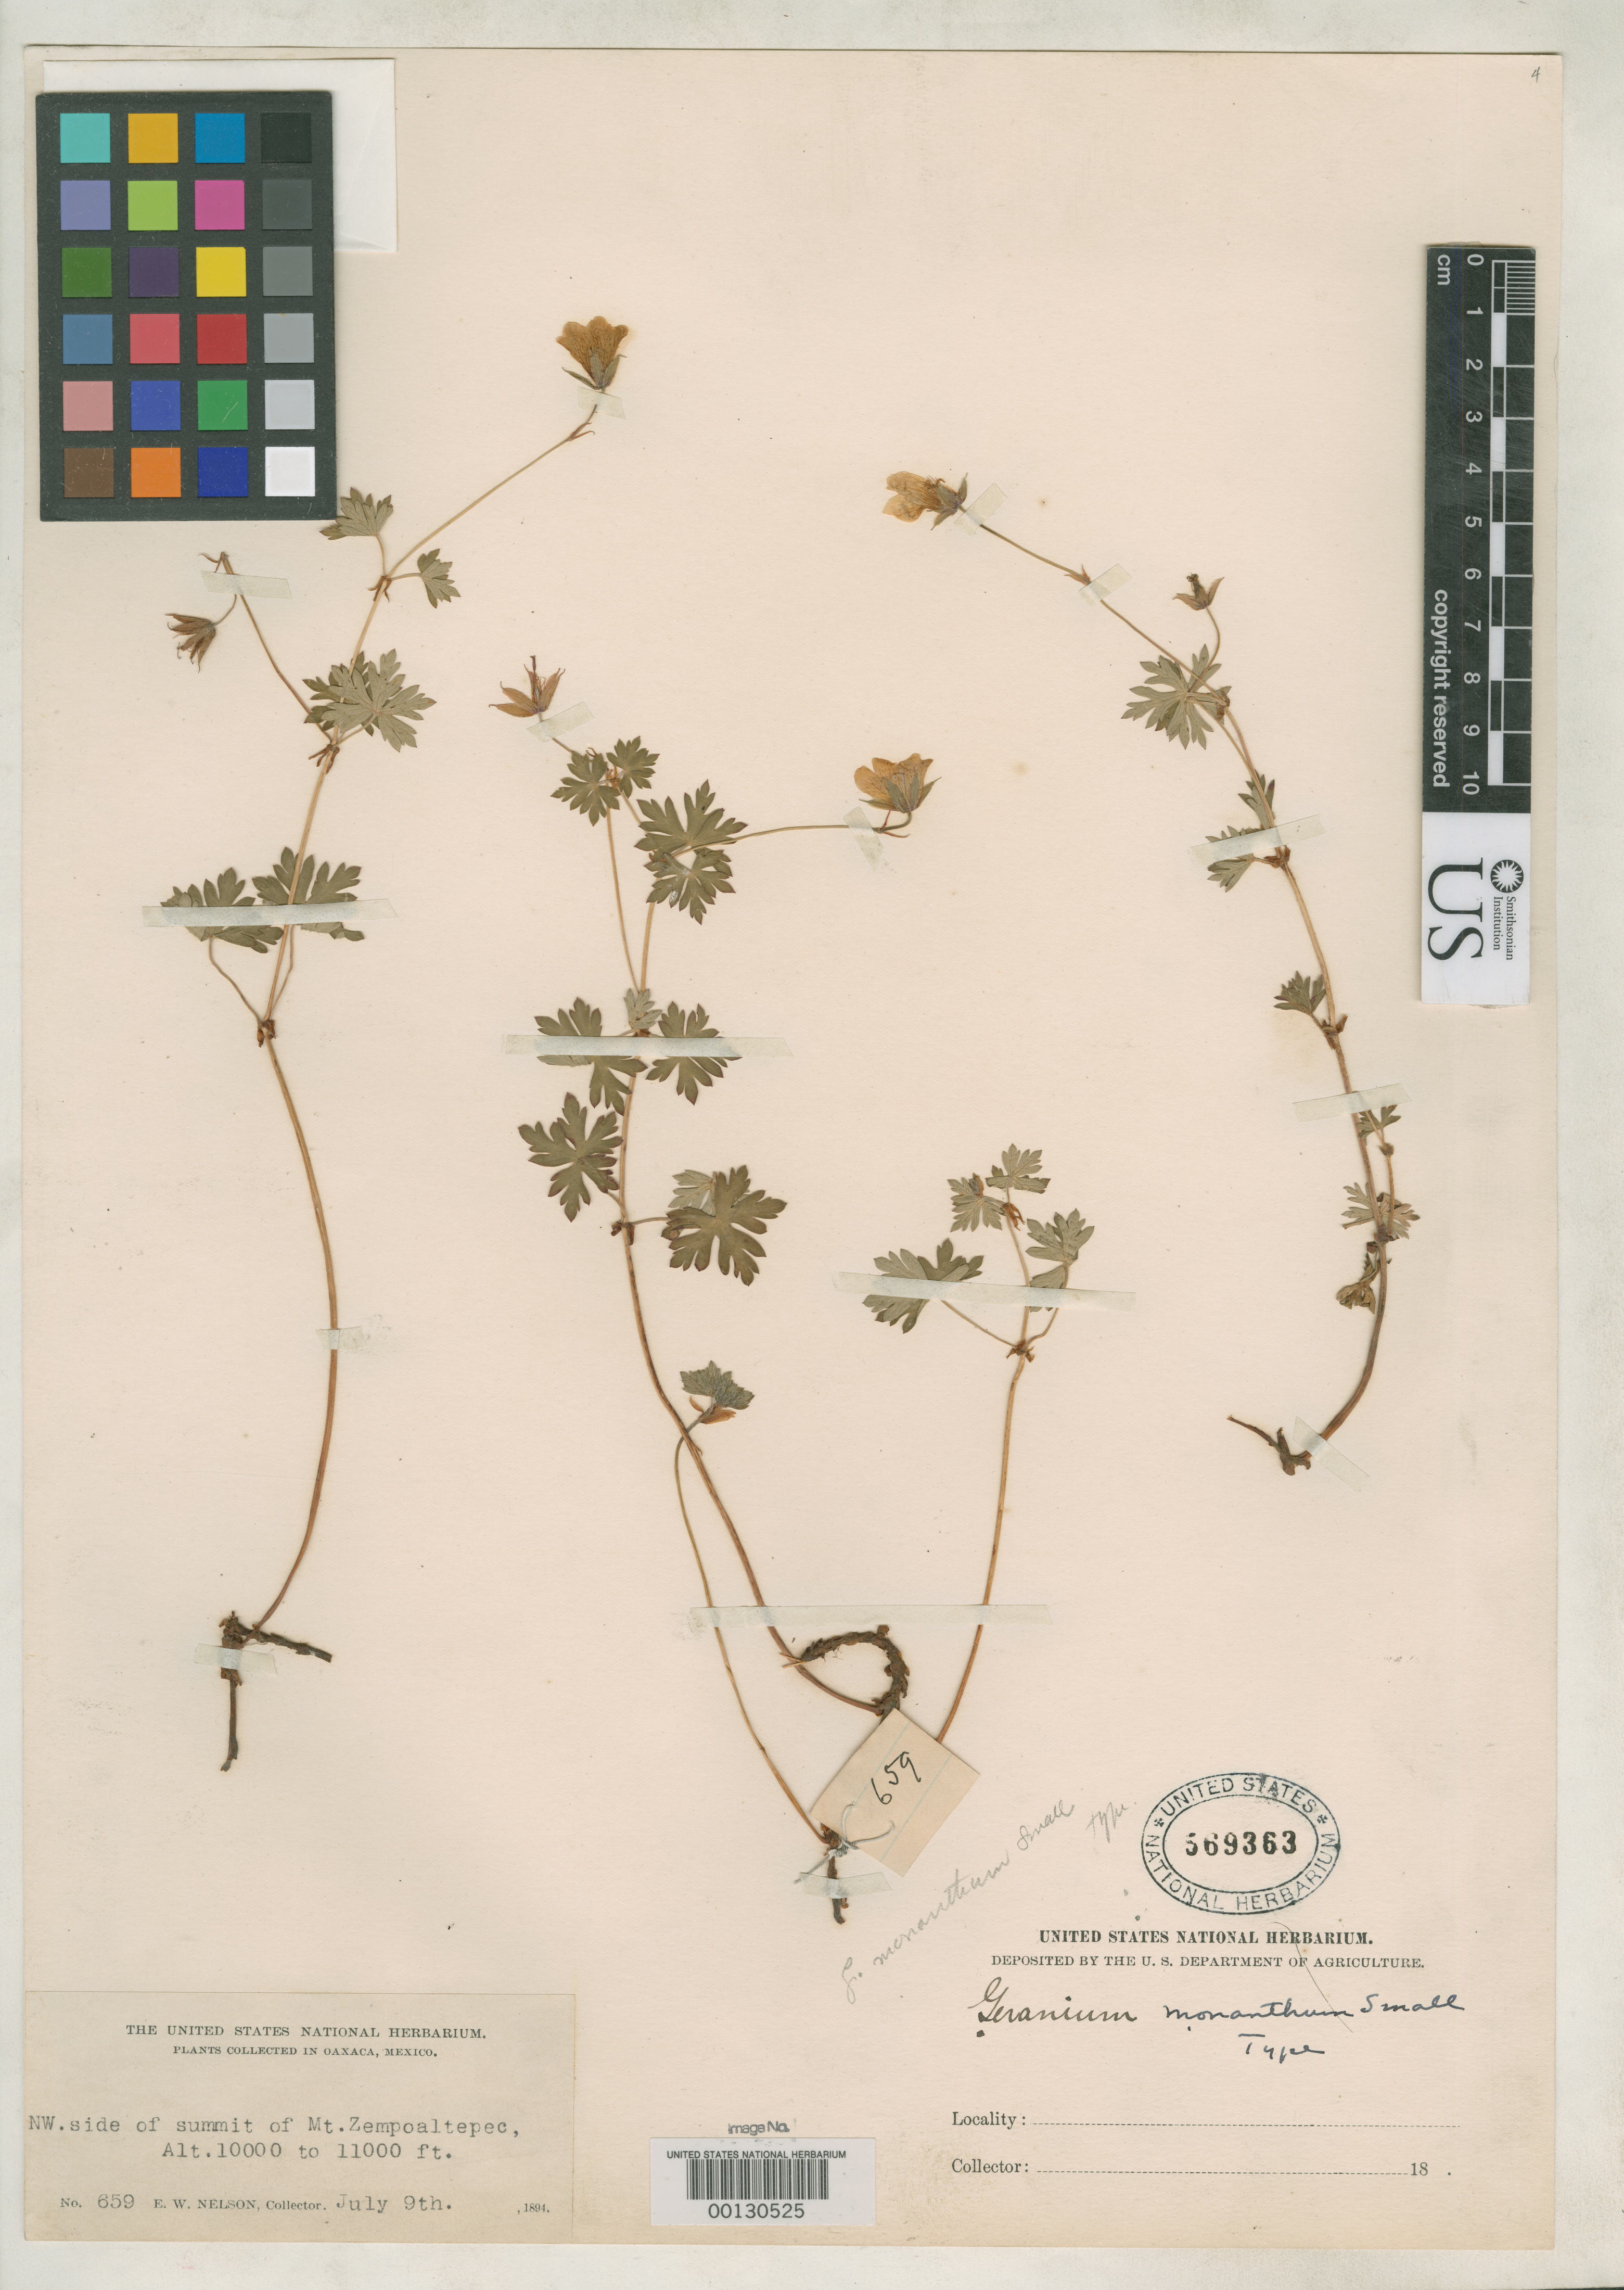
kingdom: Plantae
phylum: Tracheophyta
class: Magnoliopsida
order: Geraniales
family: Geraniaceae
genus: Geranium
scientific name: Geranium monanthum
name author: Small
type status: Isotype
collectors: E. W. Nelson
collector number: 659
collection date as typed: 09 Jul 1894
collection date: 1894-07-09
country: Mexico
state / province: Oaxaca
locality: Mt. Zempoaltepec; alt. 10000-11000 ft.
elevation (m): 3048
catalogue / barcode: US 569363